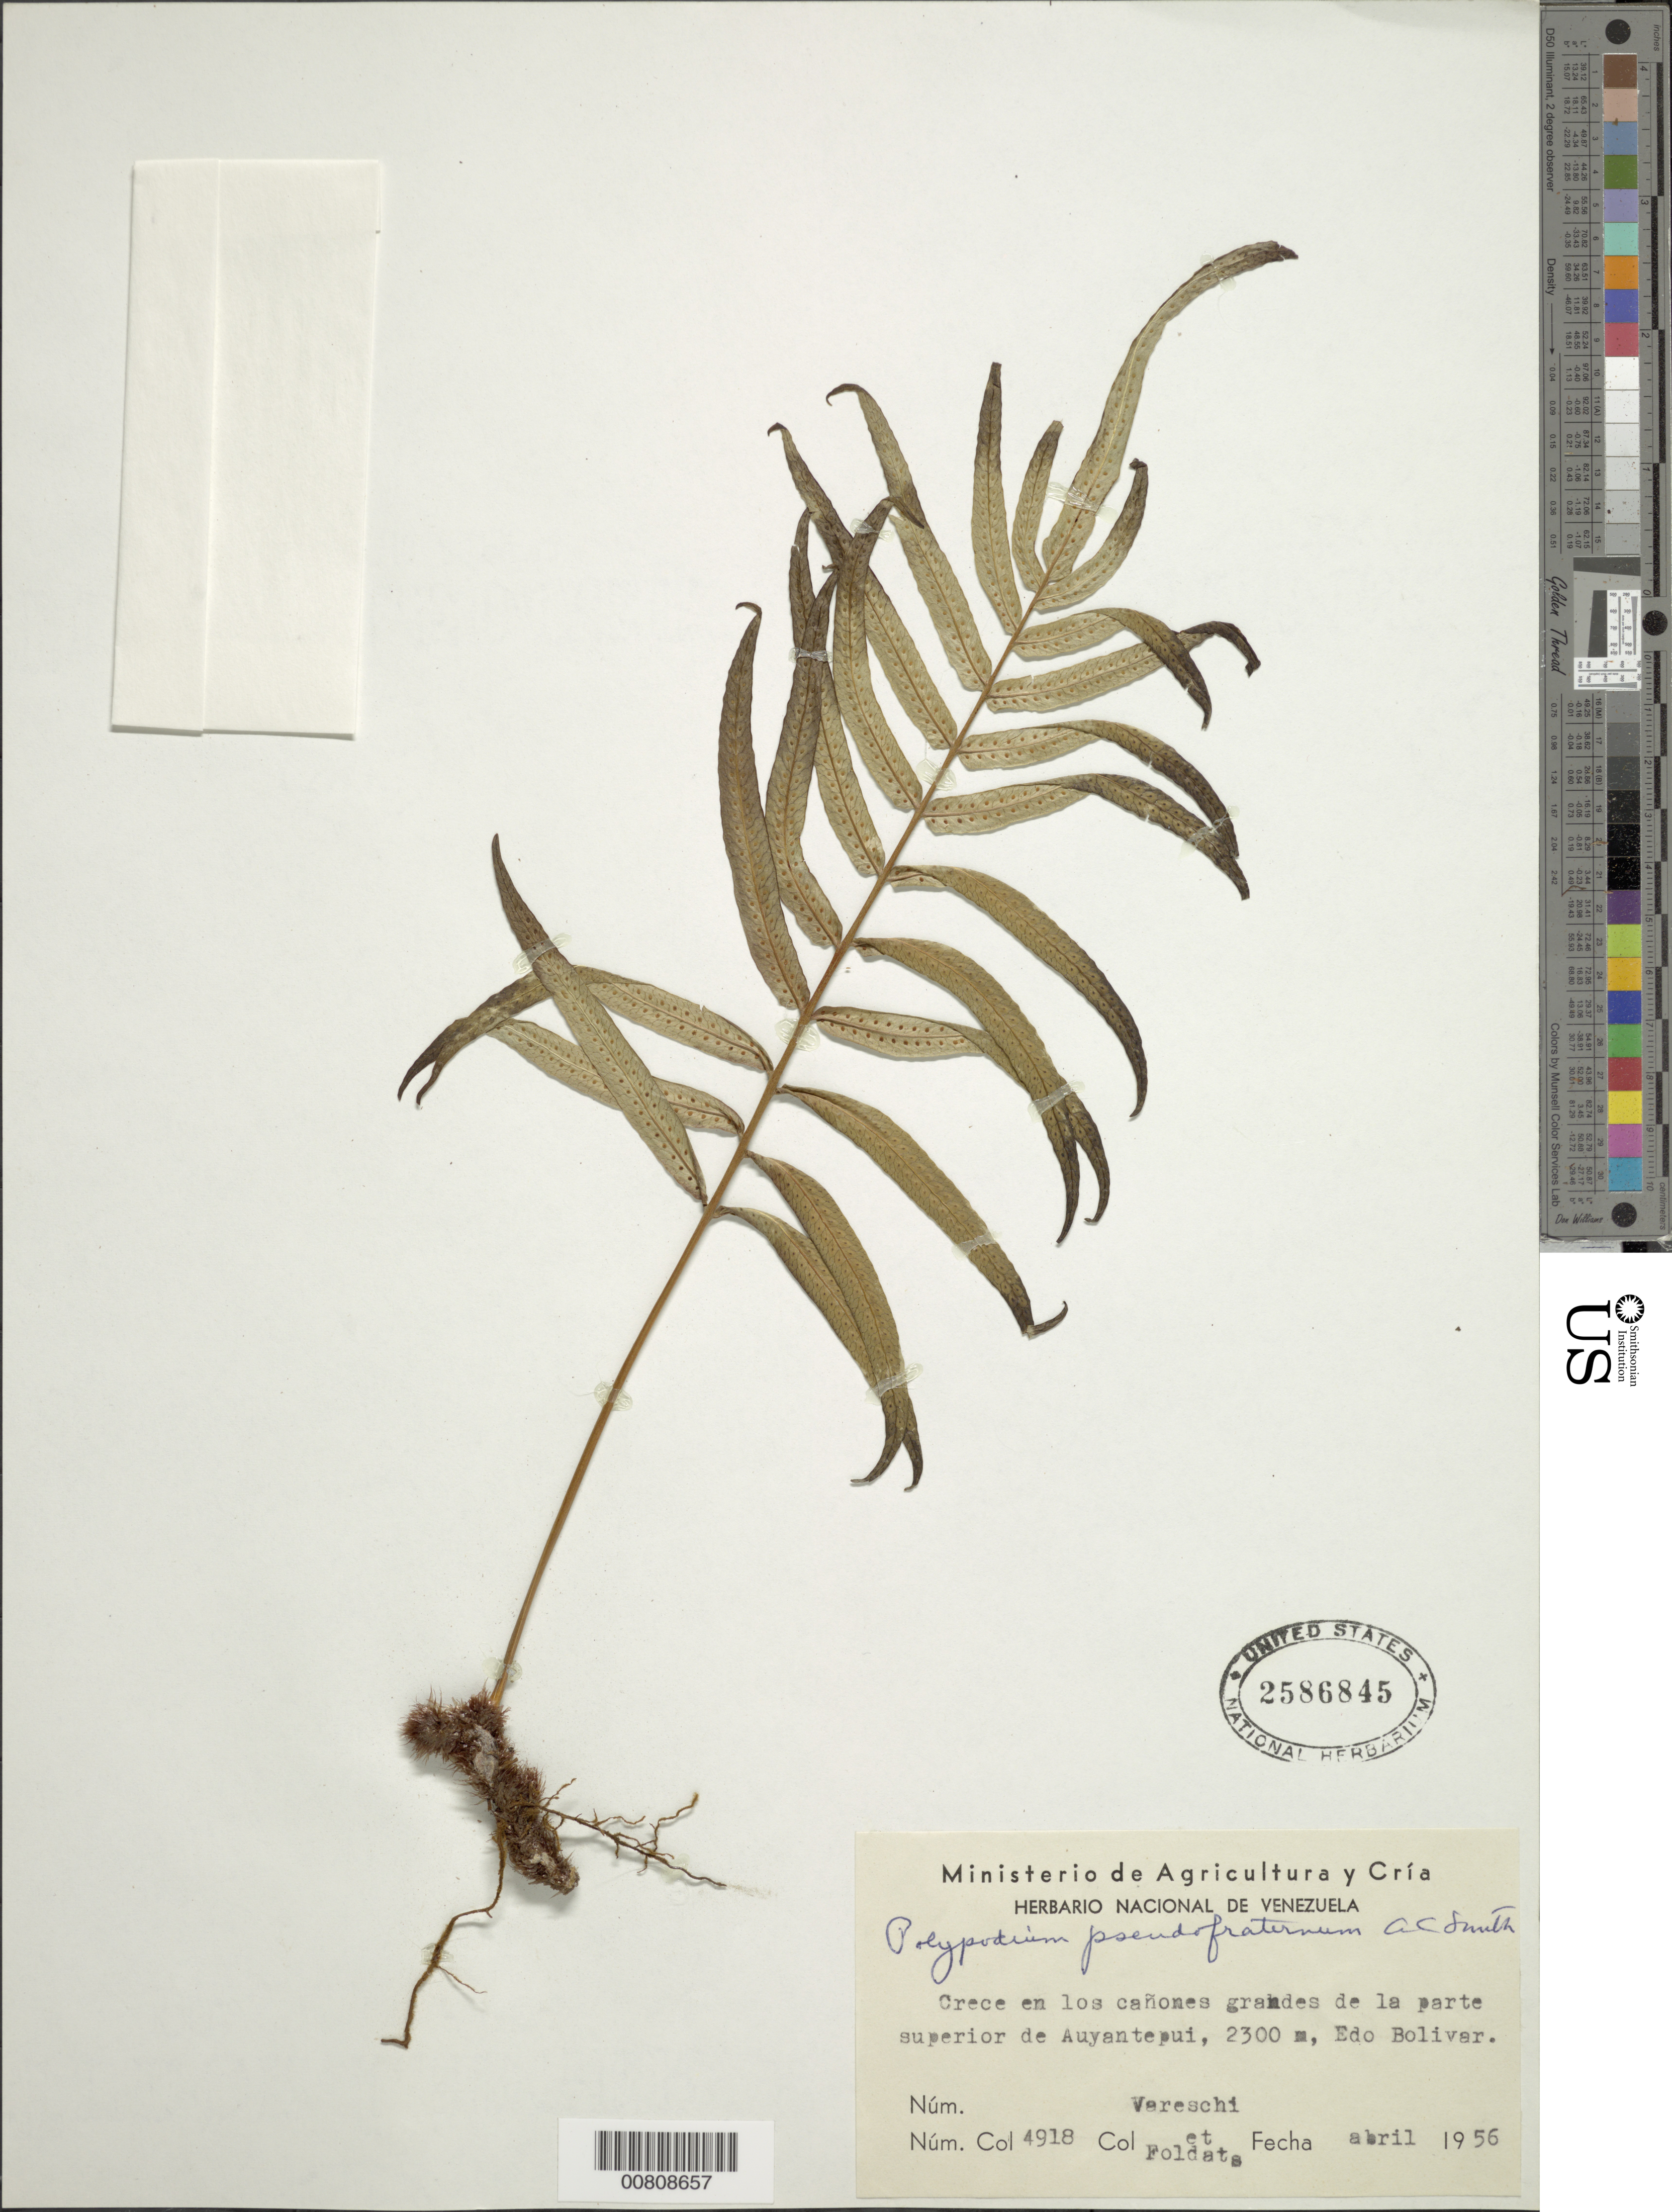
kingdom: Plantae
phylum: Tracheophyta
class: Polypodiopsida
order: Polypodiales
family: Polypodiaceae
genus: Serpocaulon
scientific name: Serpocaulon sessilifolium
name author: (Desv.) A.R. Sm.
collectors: V. Vareschi & E. Foldats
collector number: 4918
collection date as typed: Apr-56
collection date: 1956-04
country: Venezuela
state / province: Bolívar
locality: Auyan-tepuí, parte superíor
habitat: Crece en los canones grandes de la parte superior de tepui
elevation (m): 2300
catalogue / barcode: US 2586845